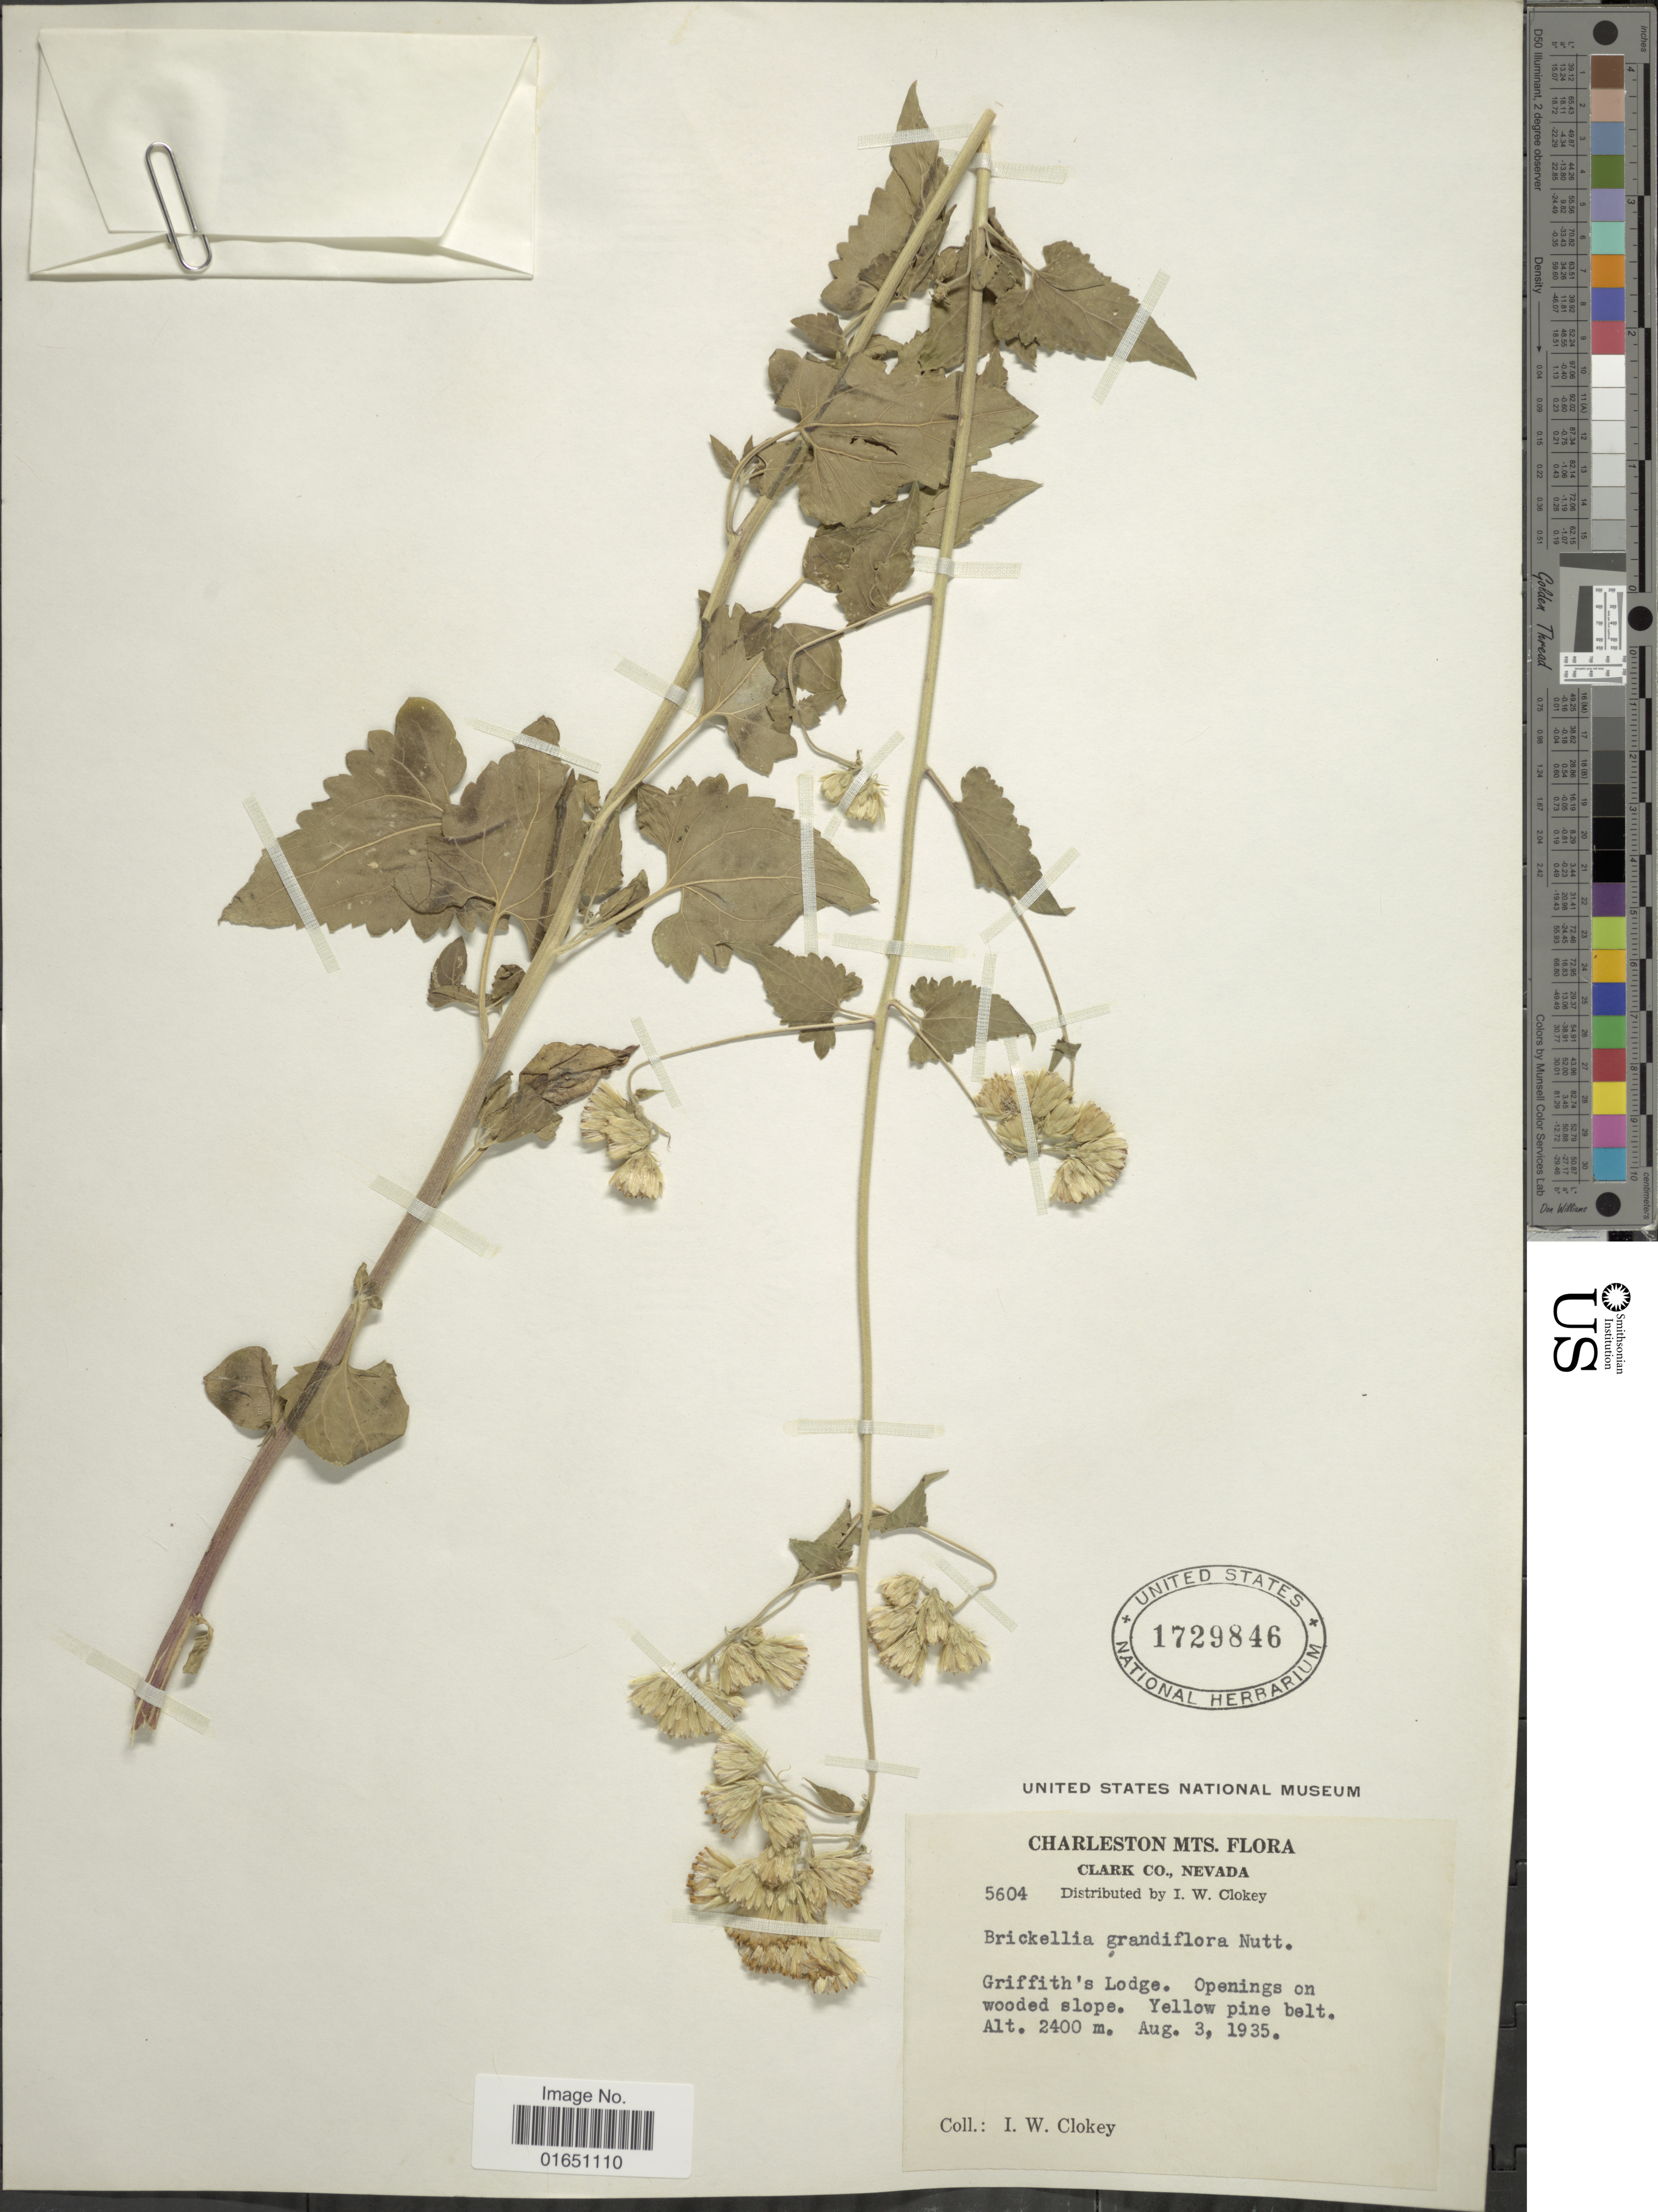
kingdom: Plantae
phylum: Tracheophyta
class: Magnoliopsida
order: Asterales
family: Asteraceae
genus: Brickellia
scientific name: Brickellia grandiflora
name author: (Hook.) Nutt.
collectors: I. W. Clokey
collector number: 5604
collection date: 1935-08-03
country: United States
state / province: Nevada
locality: Charleston Mts., Clark Co., Griffith's Lodge. Openings on wooded slope. Yellow pine belt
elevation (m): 2400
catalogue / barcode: US 1729846